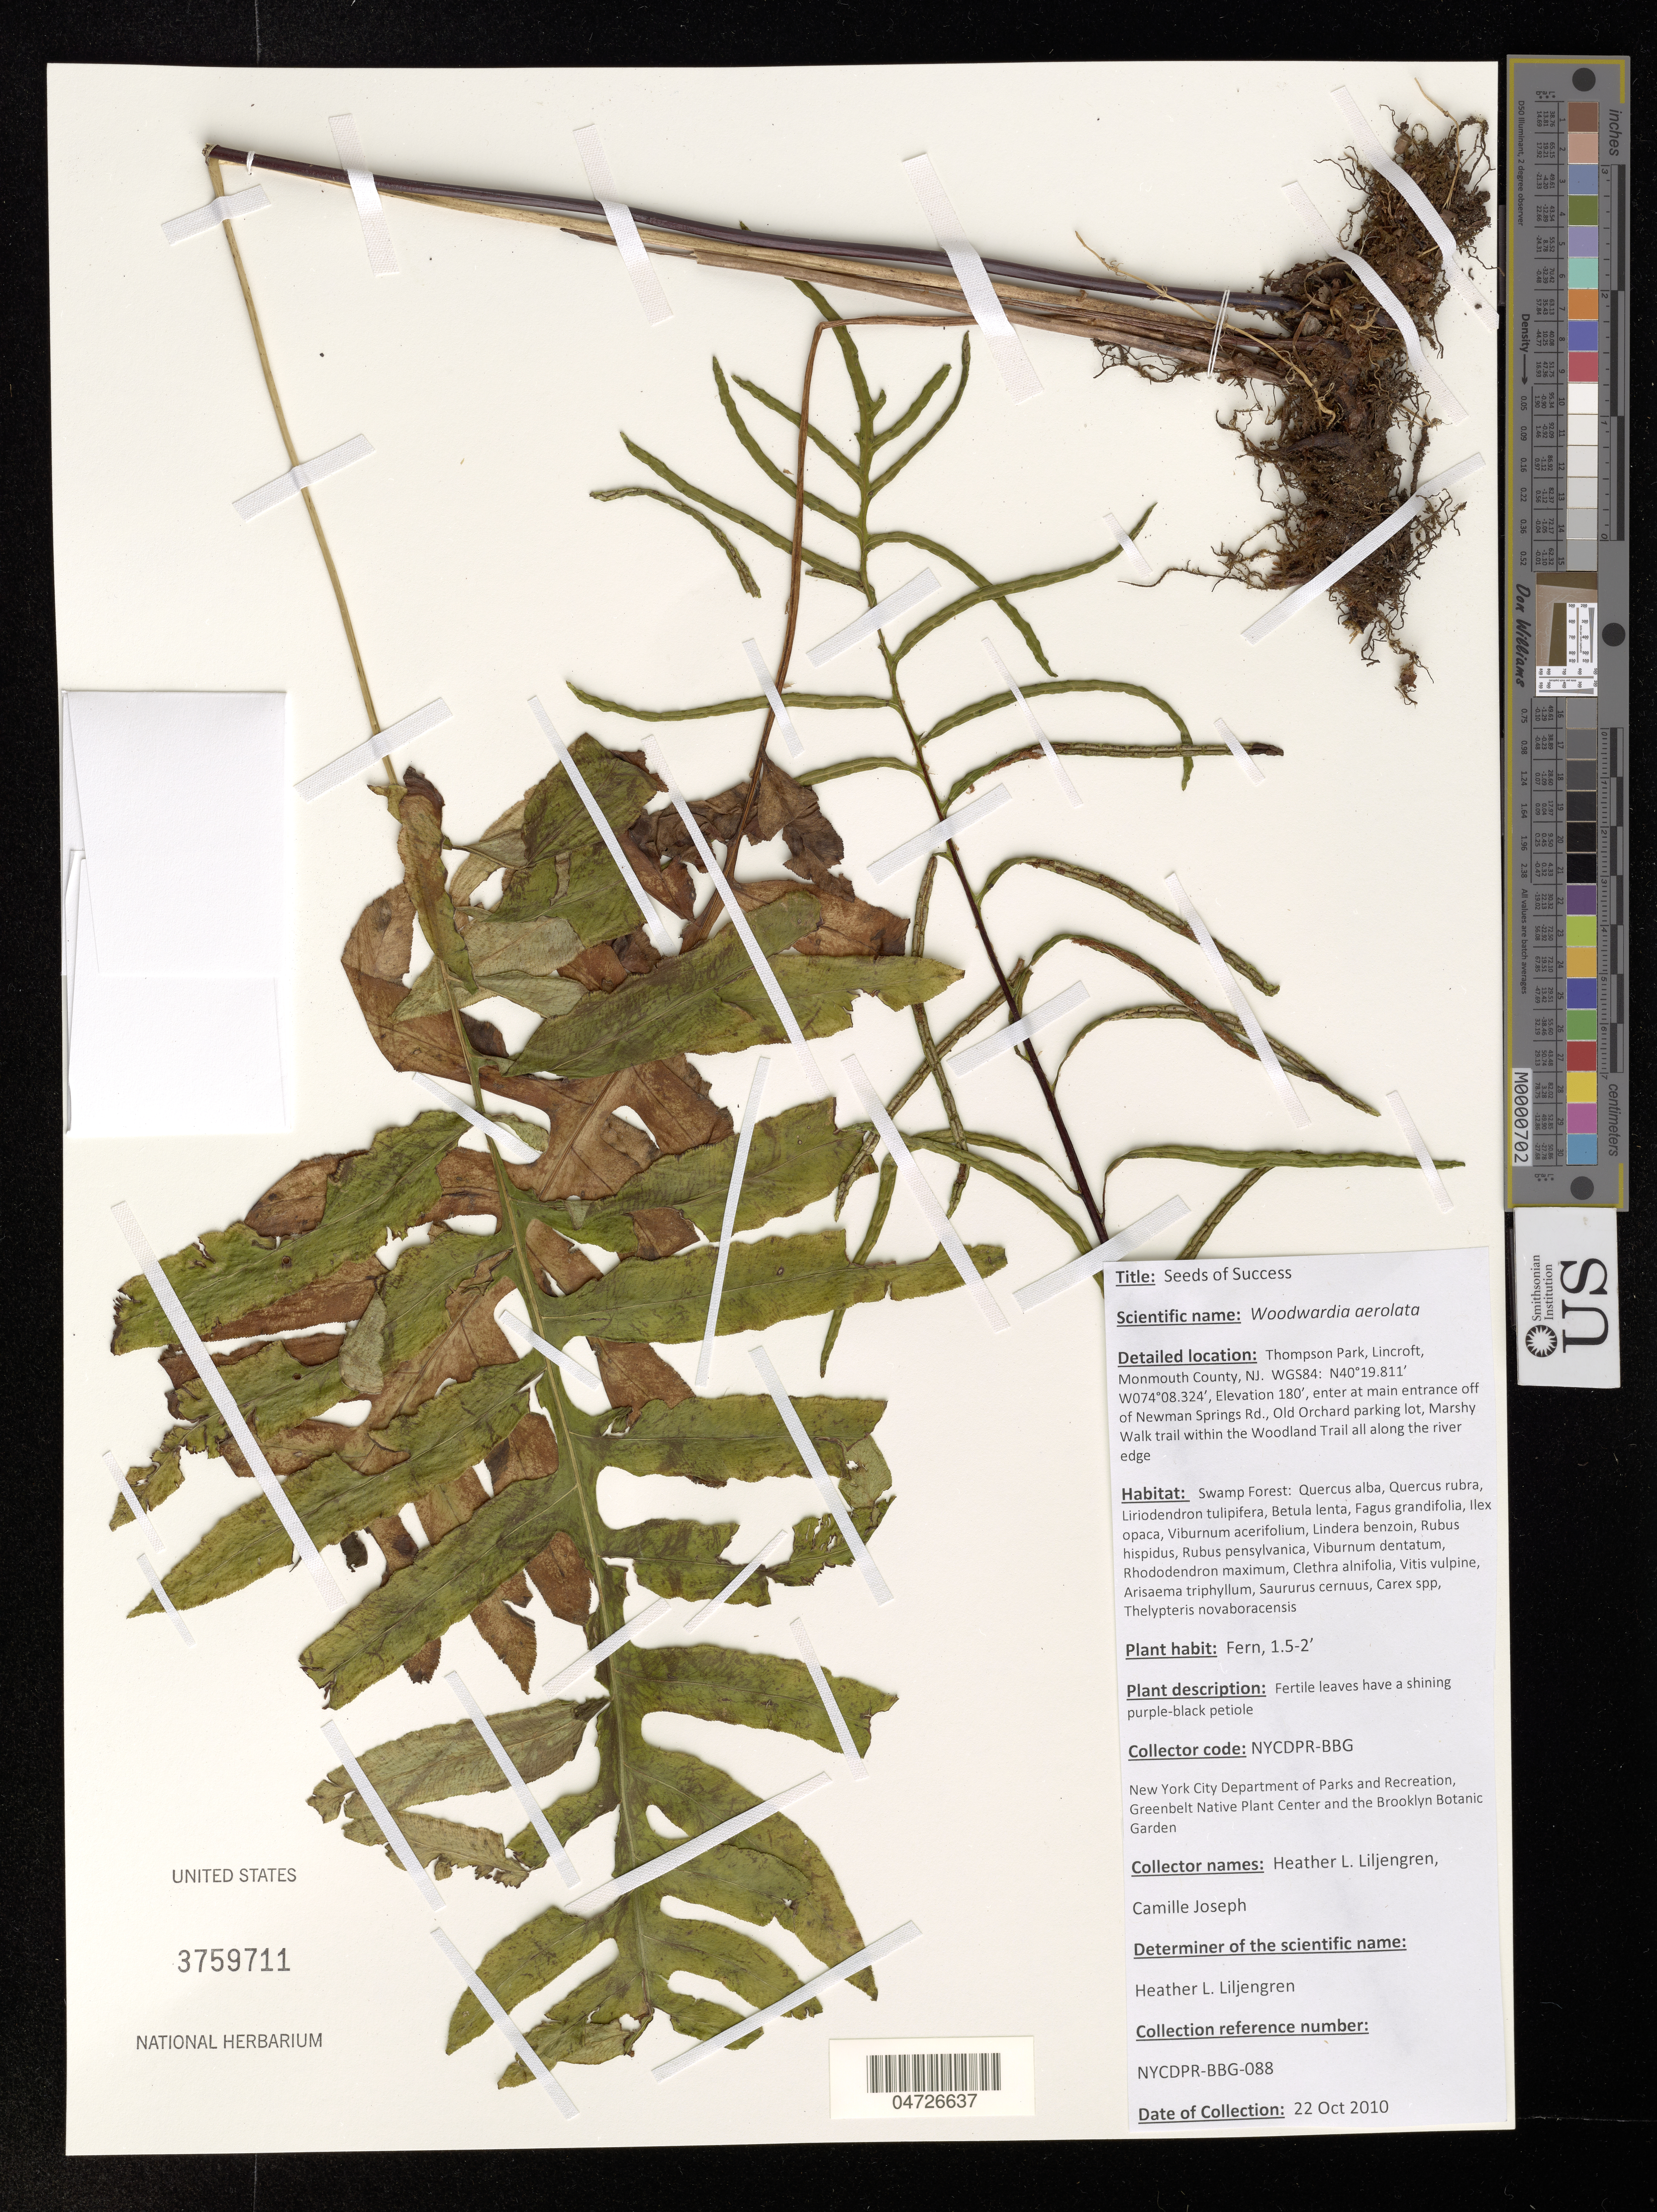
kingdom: Plantae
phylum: Tracheophyta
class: Polypodiopsida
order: Polypodiales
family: Blechnaceae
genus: Woodwardia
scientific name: Woodwardia areolata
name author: (L.) T. Moore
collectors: H. Liljengren & C. Joseph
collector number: NYCDPR-BBG-088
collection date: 2010-10-22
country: United States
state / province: New Jersey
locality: Thompson Park, Lincroft, Monmouth County. Enter at main entrance off of Newman Springs Rd., Old Orchard parking lot, Marshy Walk trail within the Woodland Trail all along the river edge.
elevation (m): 55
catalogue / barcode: US 3759711